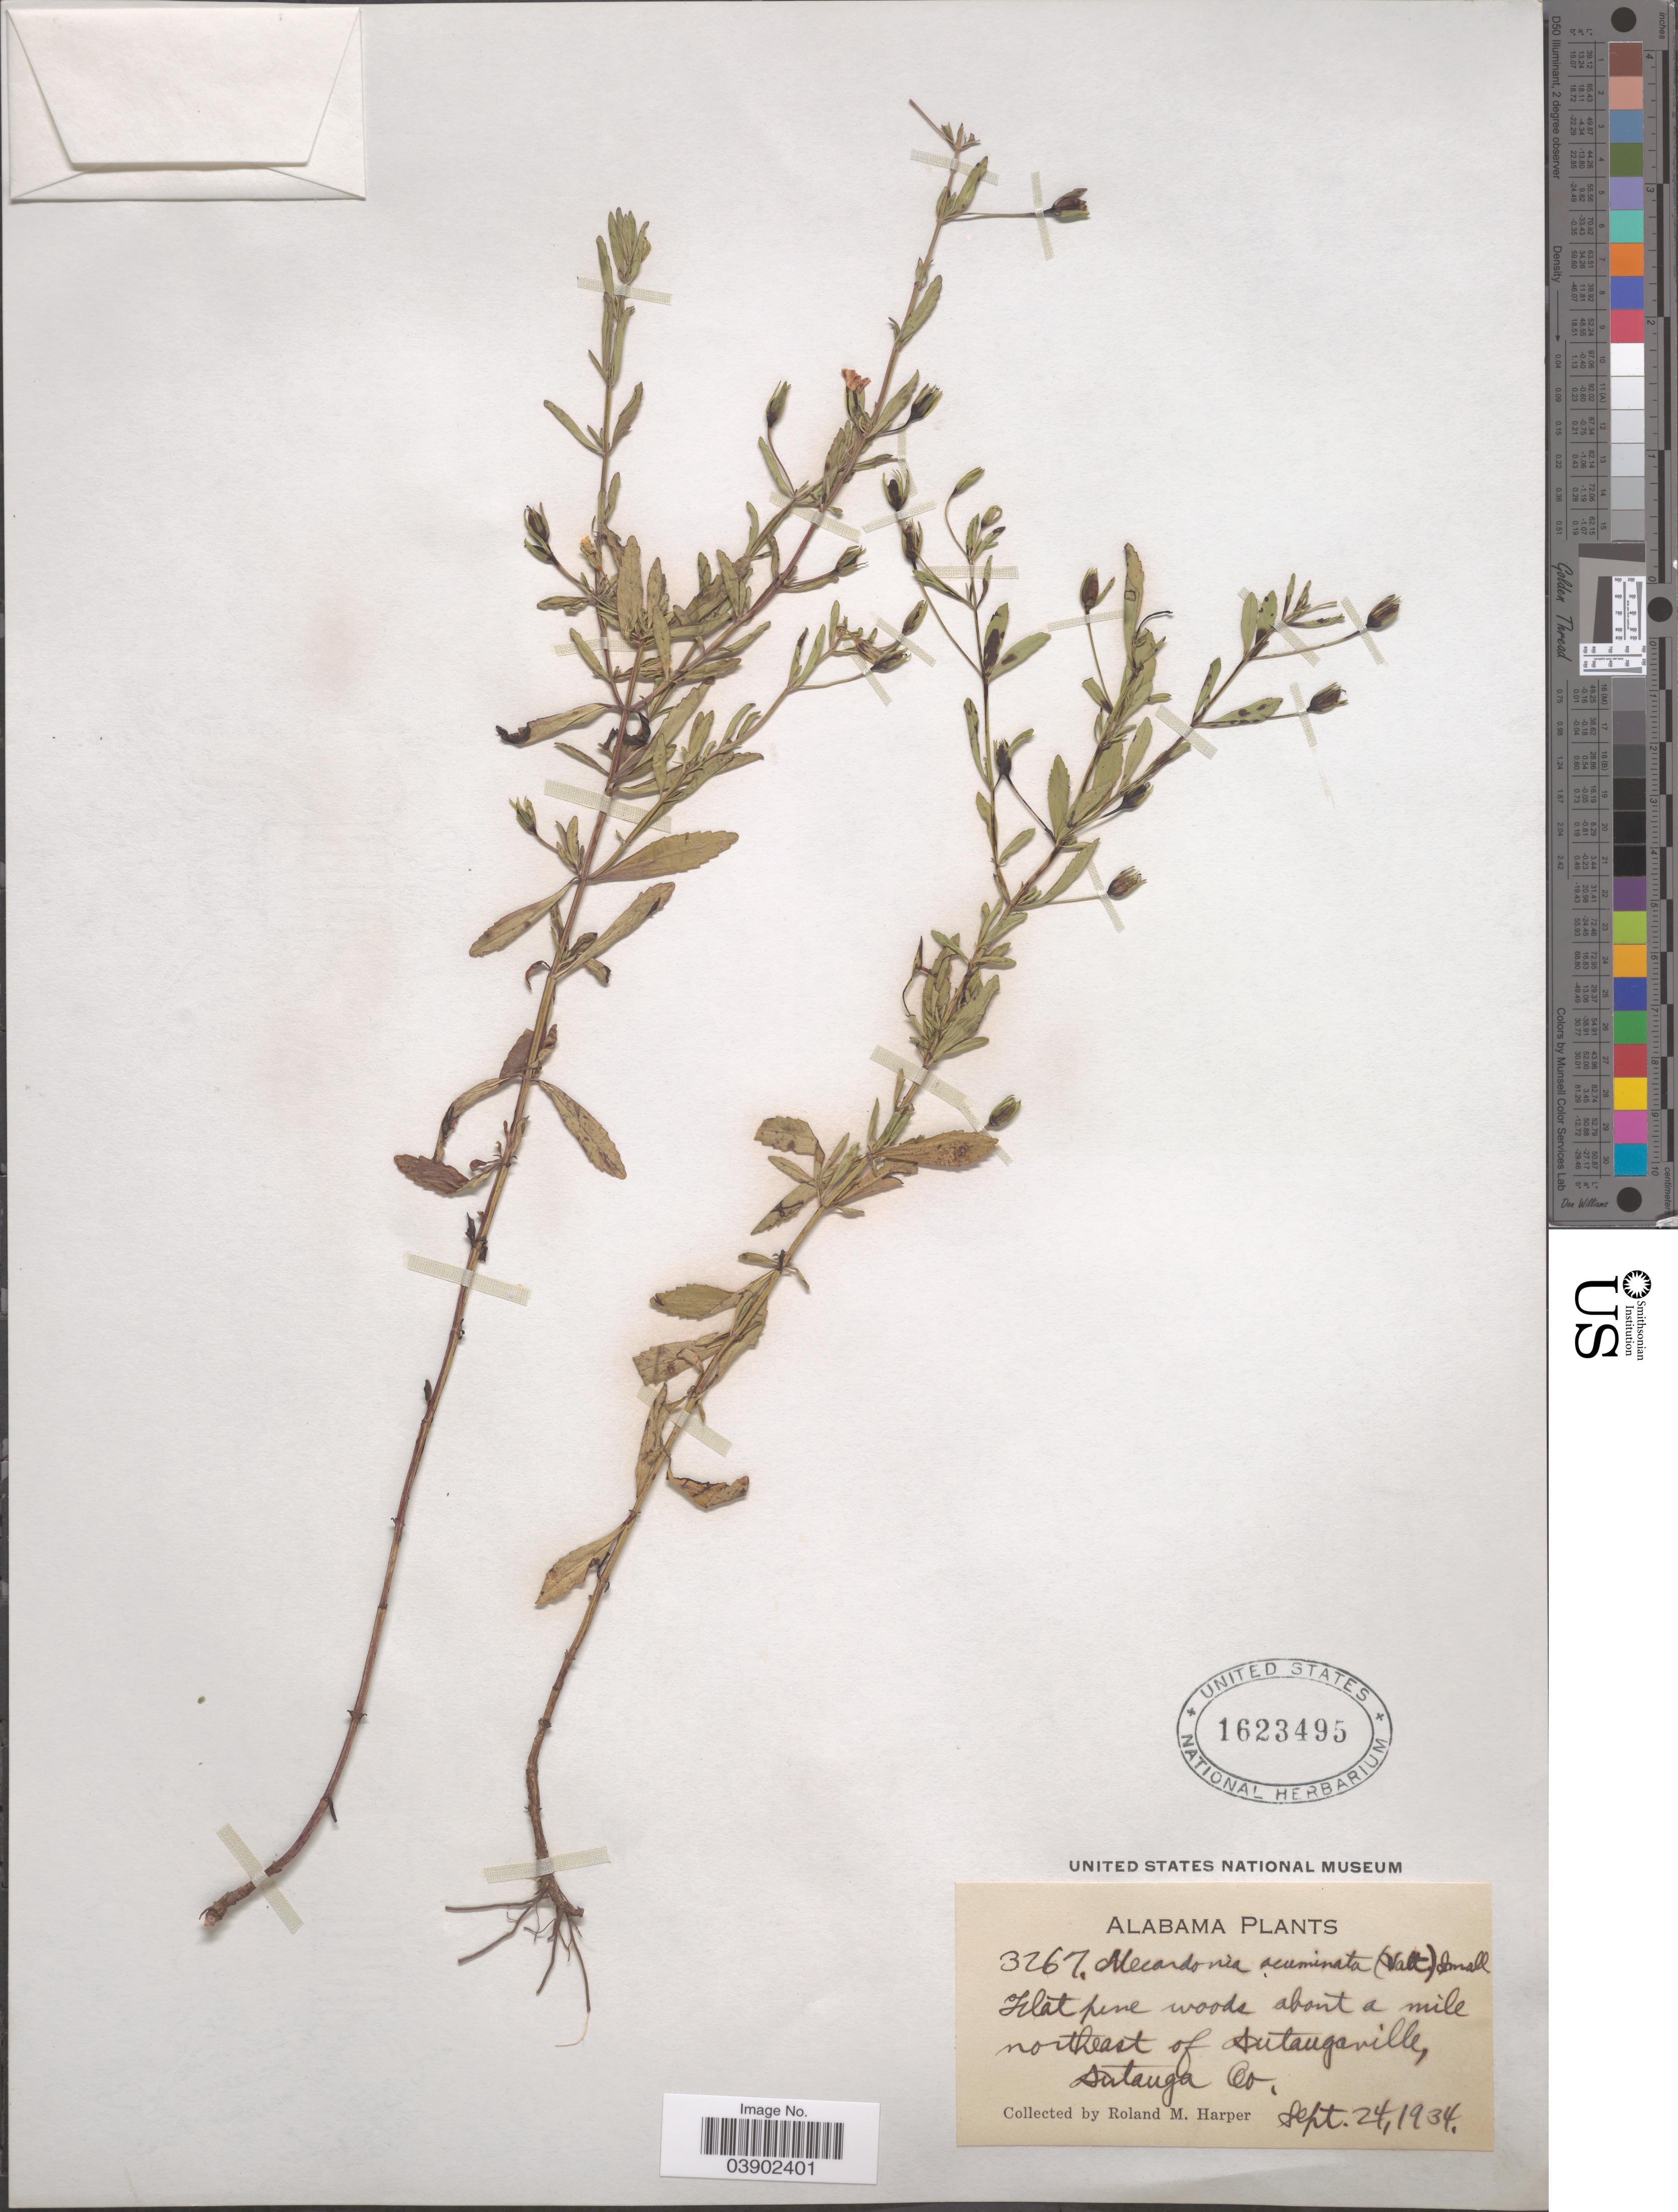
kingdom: Plantae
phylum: Tracheophyta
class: Magnoliopsida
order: Lamiales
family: Plantaginaceae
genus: Mecardonia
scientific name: Mecardonia vandellioides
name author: (Kunth) Pennell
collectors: R. M. Harper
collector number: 3267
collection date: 1934-09-24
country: United States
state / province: Alabama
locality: About a mile northeast of Autaugaville, Autauga Co.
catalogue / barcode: US 1623495